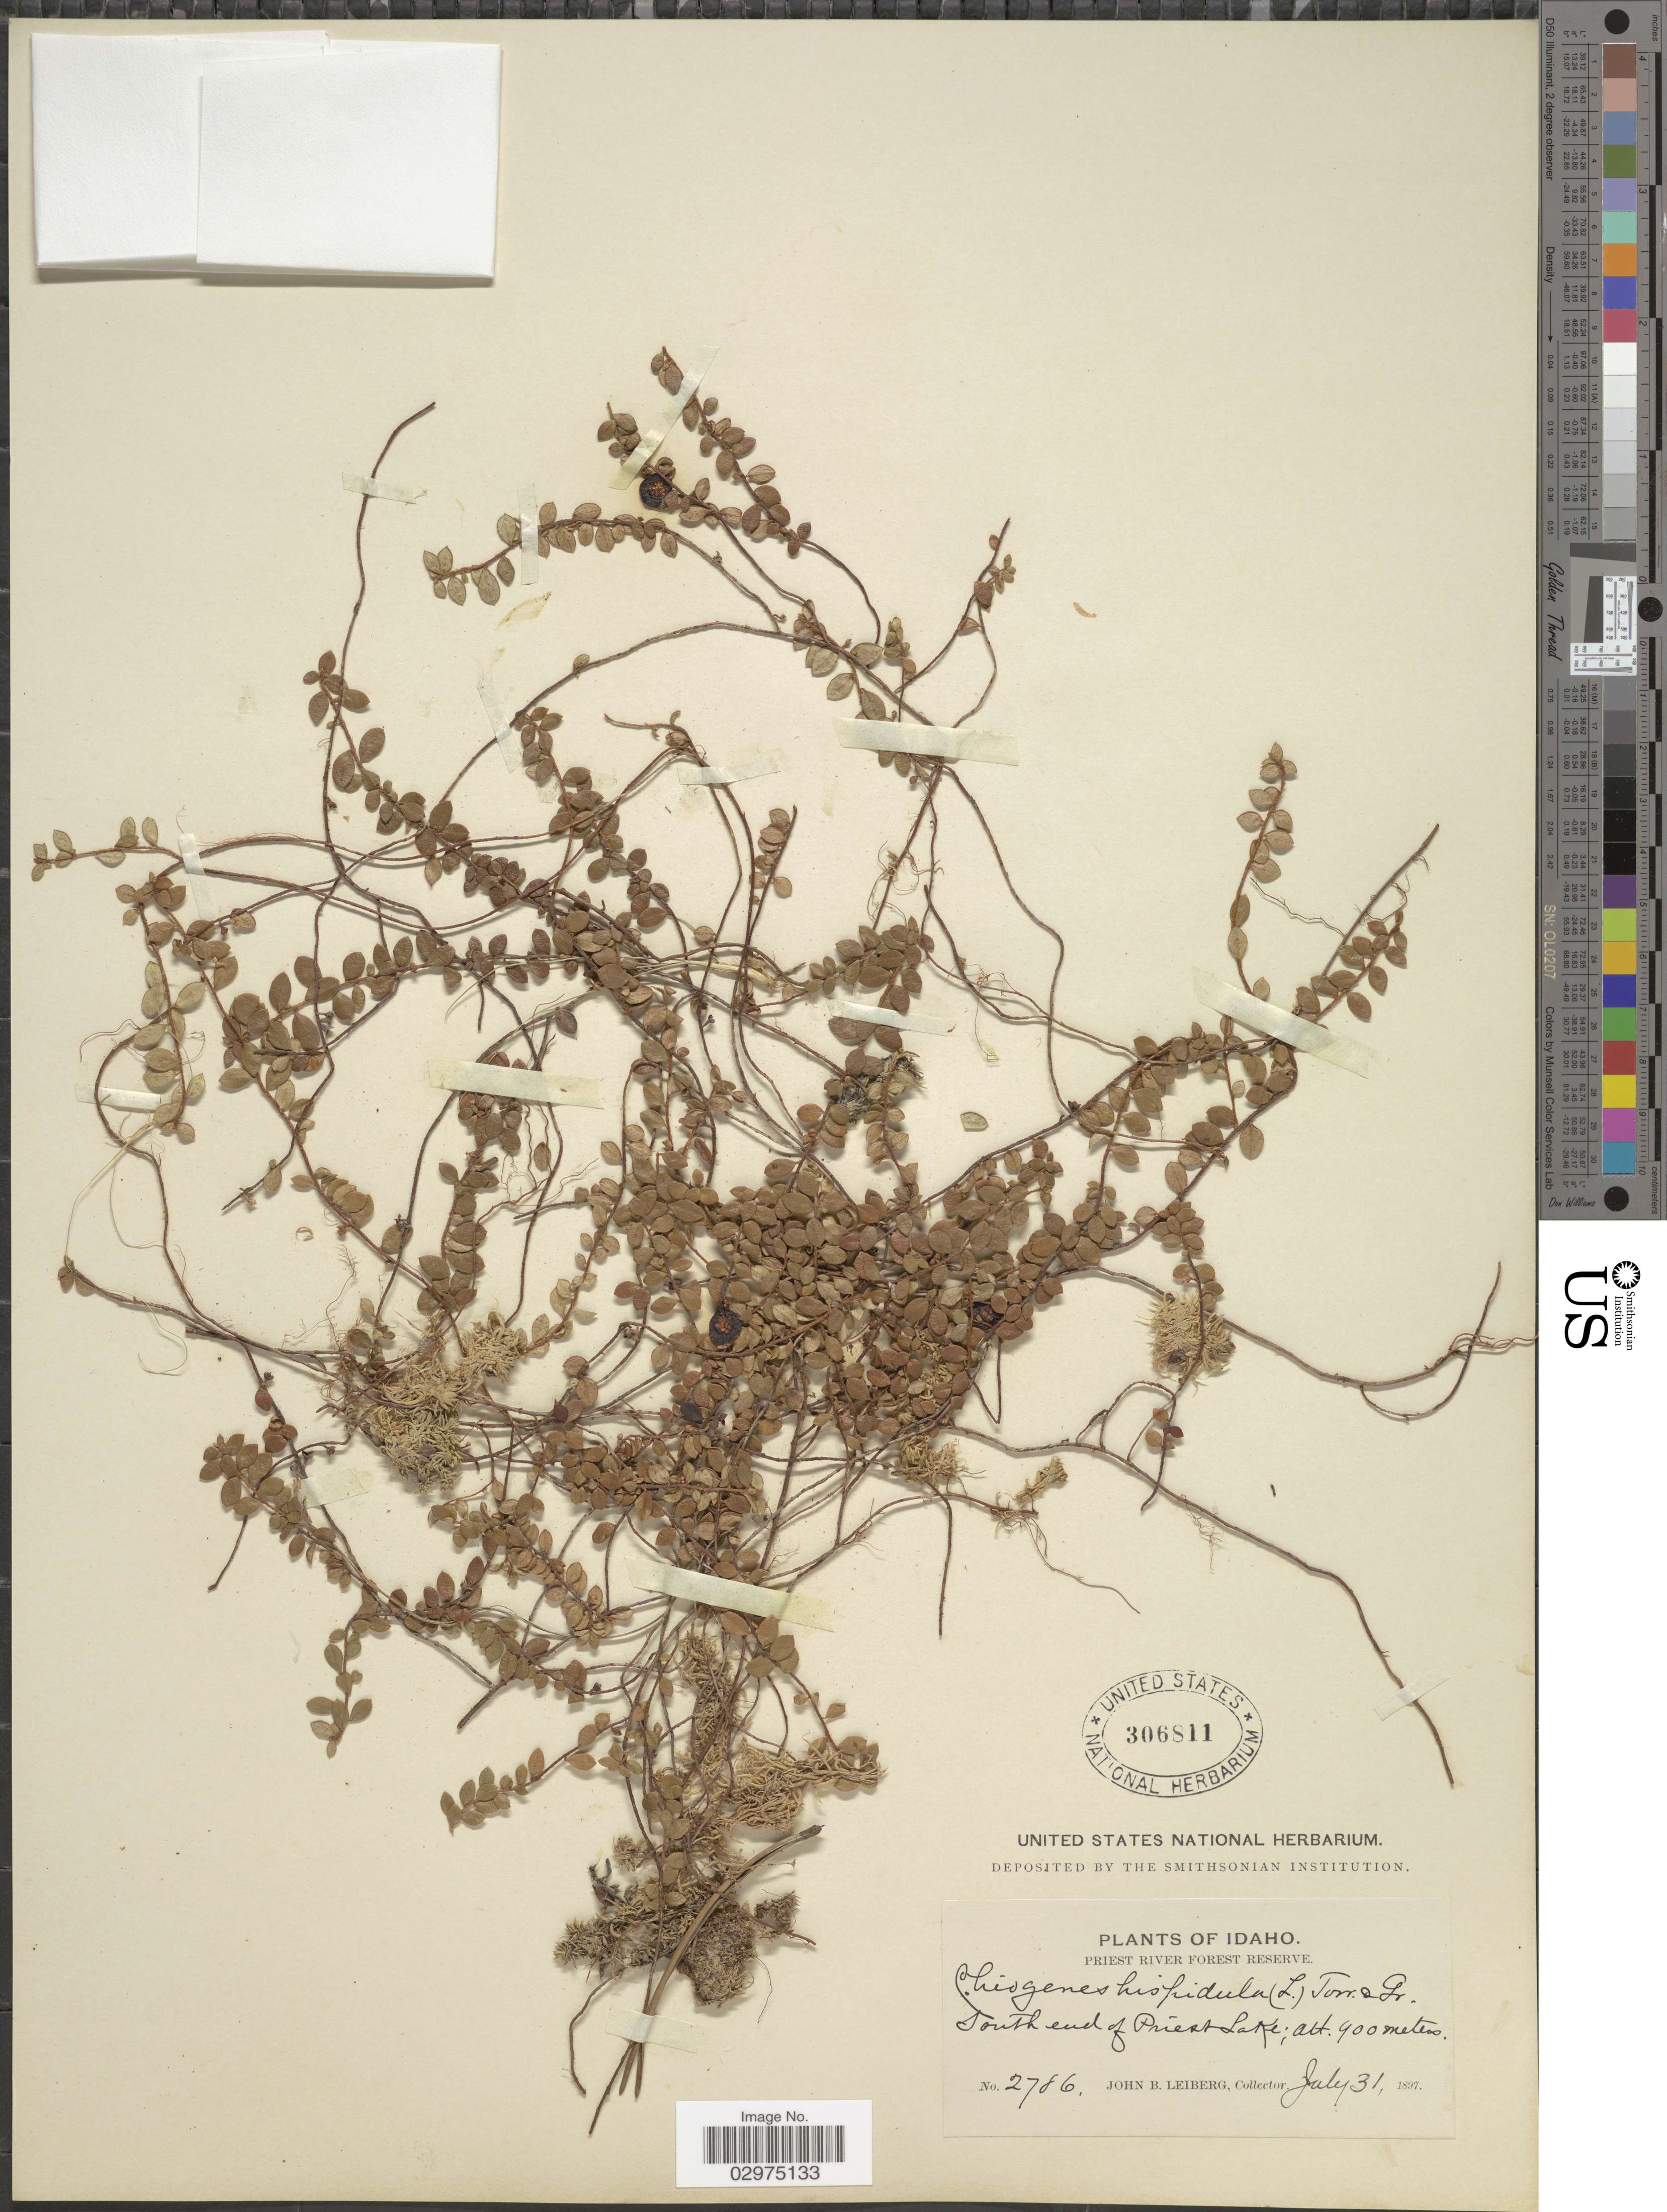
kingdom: Plantae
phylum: Tracheophyta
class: Magnoliopsida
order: Ericales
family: Ericaceae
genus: Gaultheria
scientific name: Gaultheria hispidula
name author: (L.) Muhl. ex Bigelow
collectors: J. B. Leiberg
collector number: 2786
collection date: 1897-07-31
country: United States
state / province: Idaho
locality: Priest River Forest Reserve. South end of Priest Lake.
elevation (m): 400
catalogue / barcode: US 306811